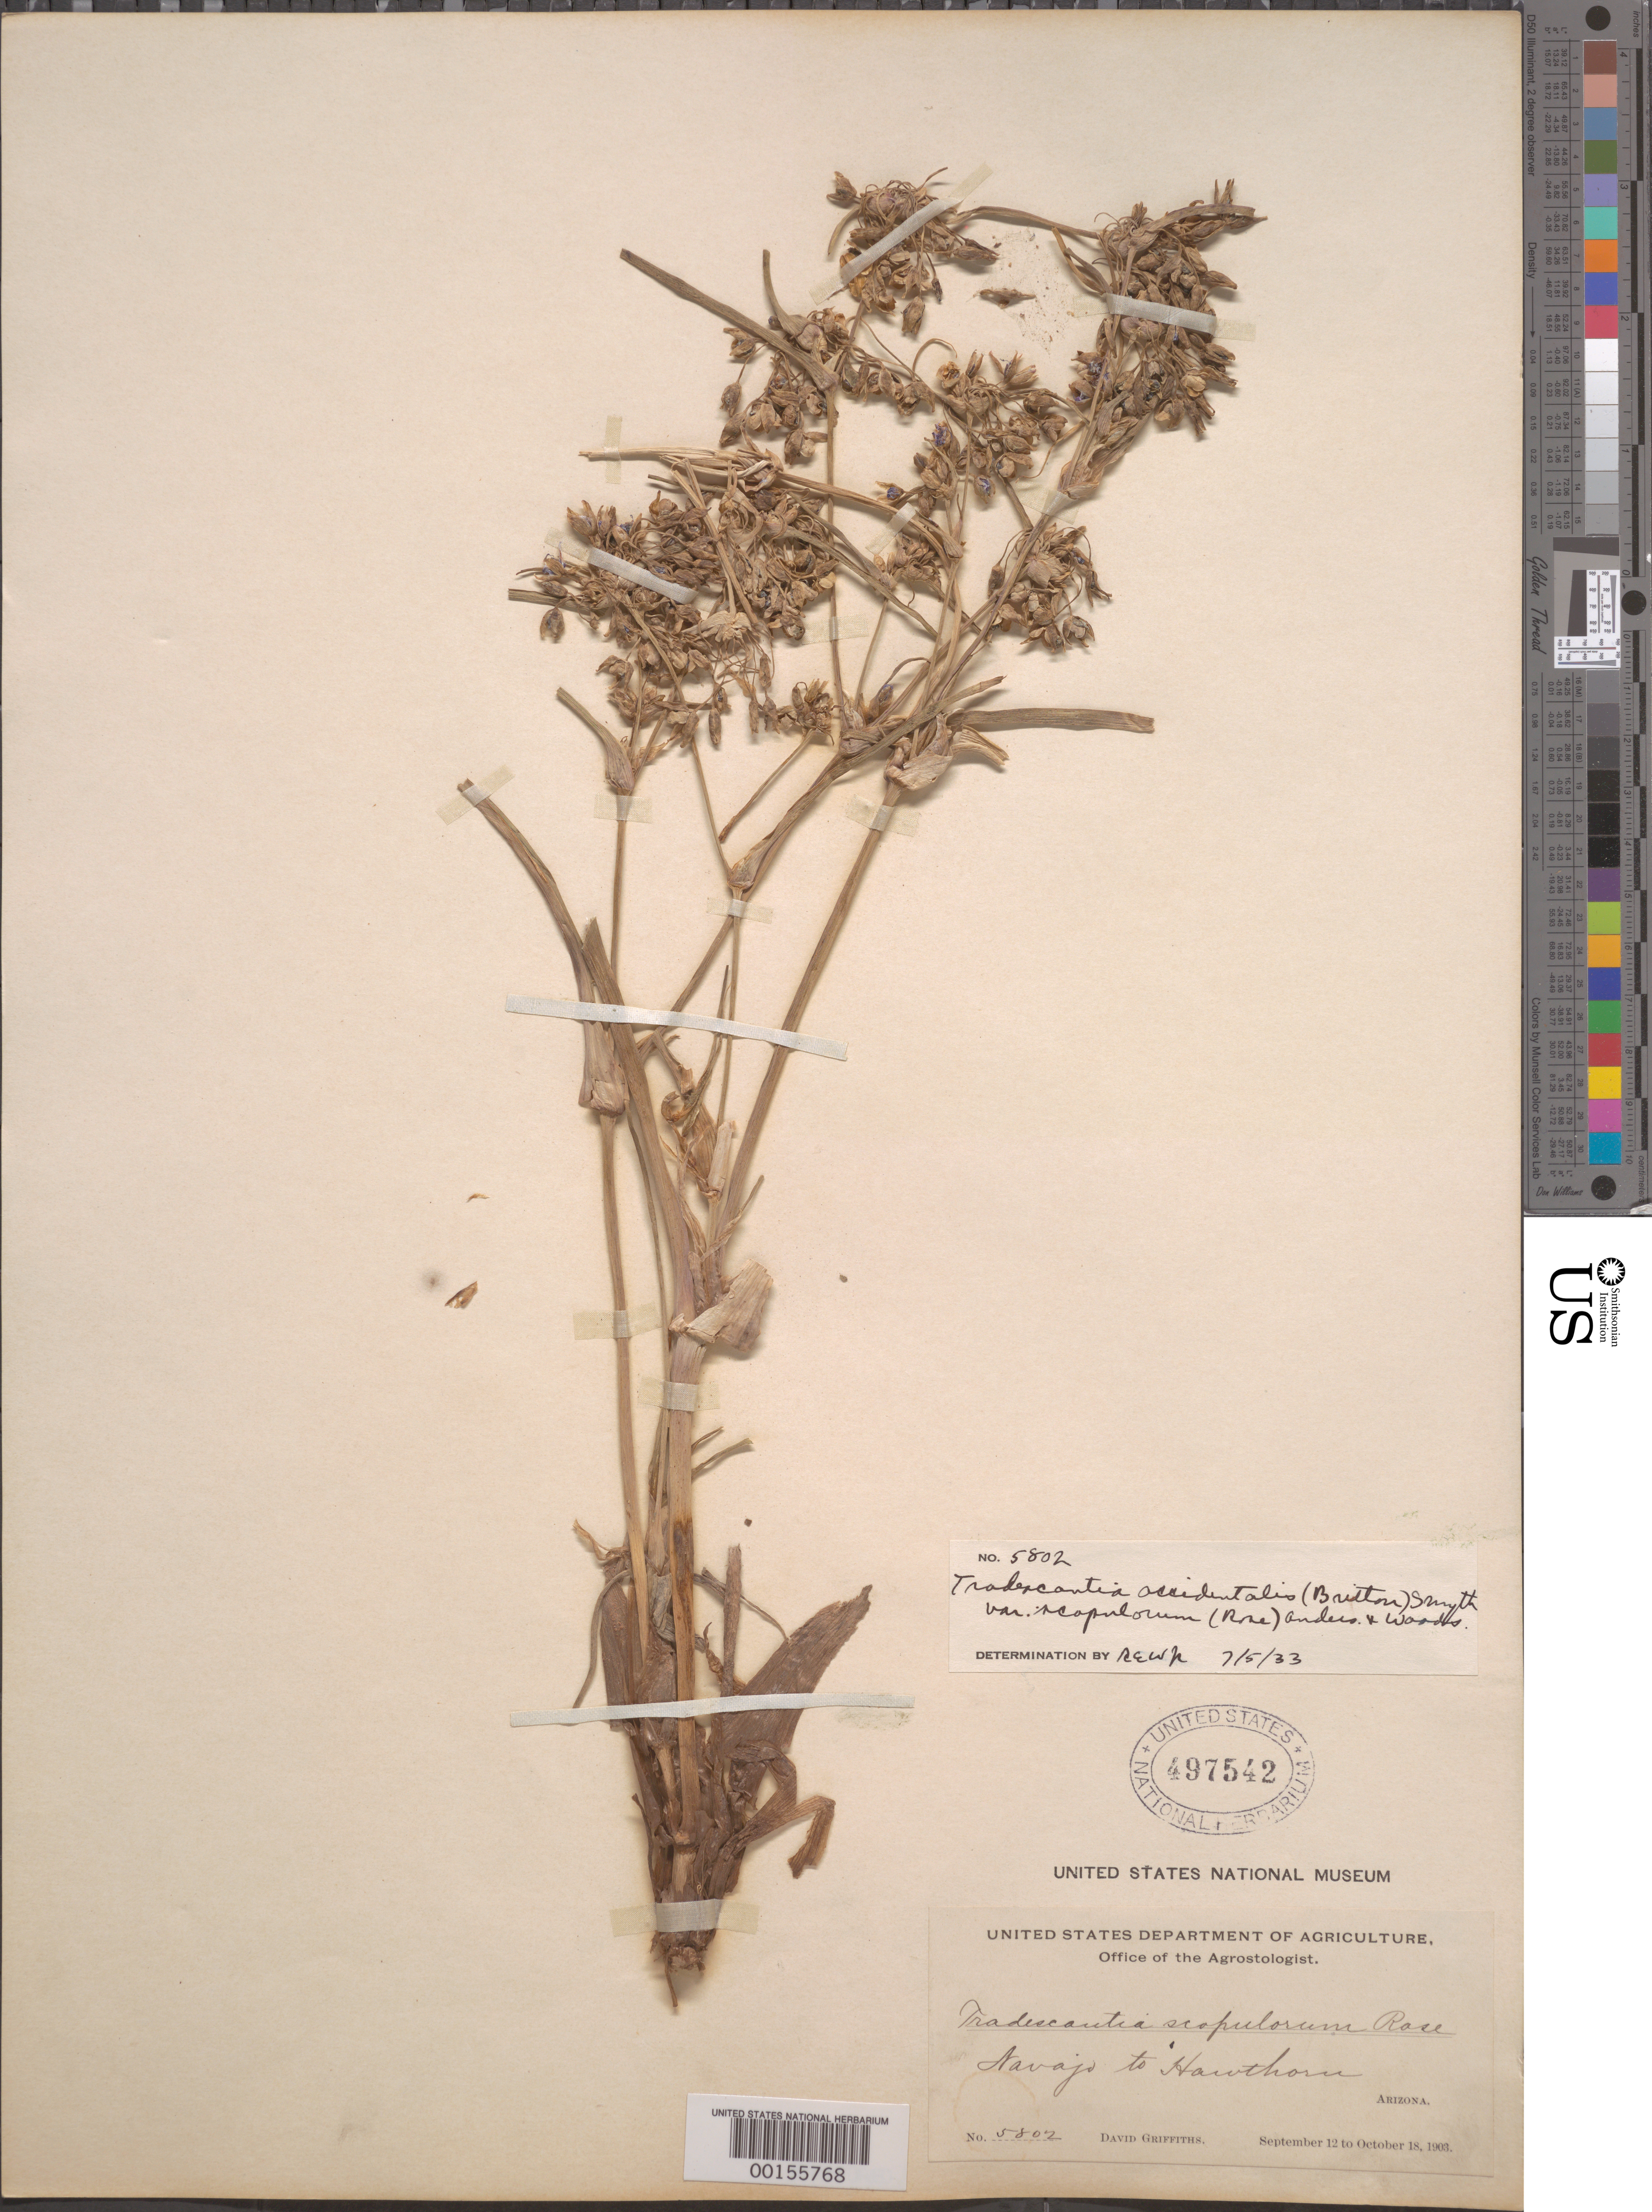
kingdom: Plantae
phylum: Tracheophyta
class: Liliopsida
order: Commelinales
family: Commelinaceae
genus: Tradescantia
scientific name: Tradescantia occidentalis var. scopulorum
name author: (Rose) E.S. Anderson & Woodson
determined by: Woodson, R. E., Jr.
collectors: D. Griffiths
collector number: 5802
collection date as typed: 12 Sep 1903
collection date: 1903-09-12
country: United States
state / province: Arizona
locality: Navajo to hawthorn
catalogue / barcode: US 497542